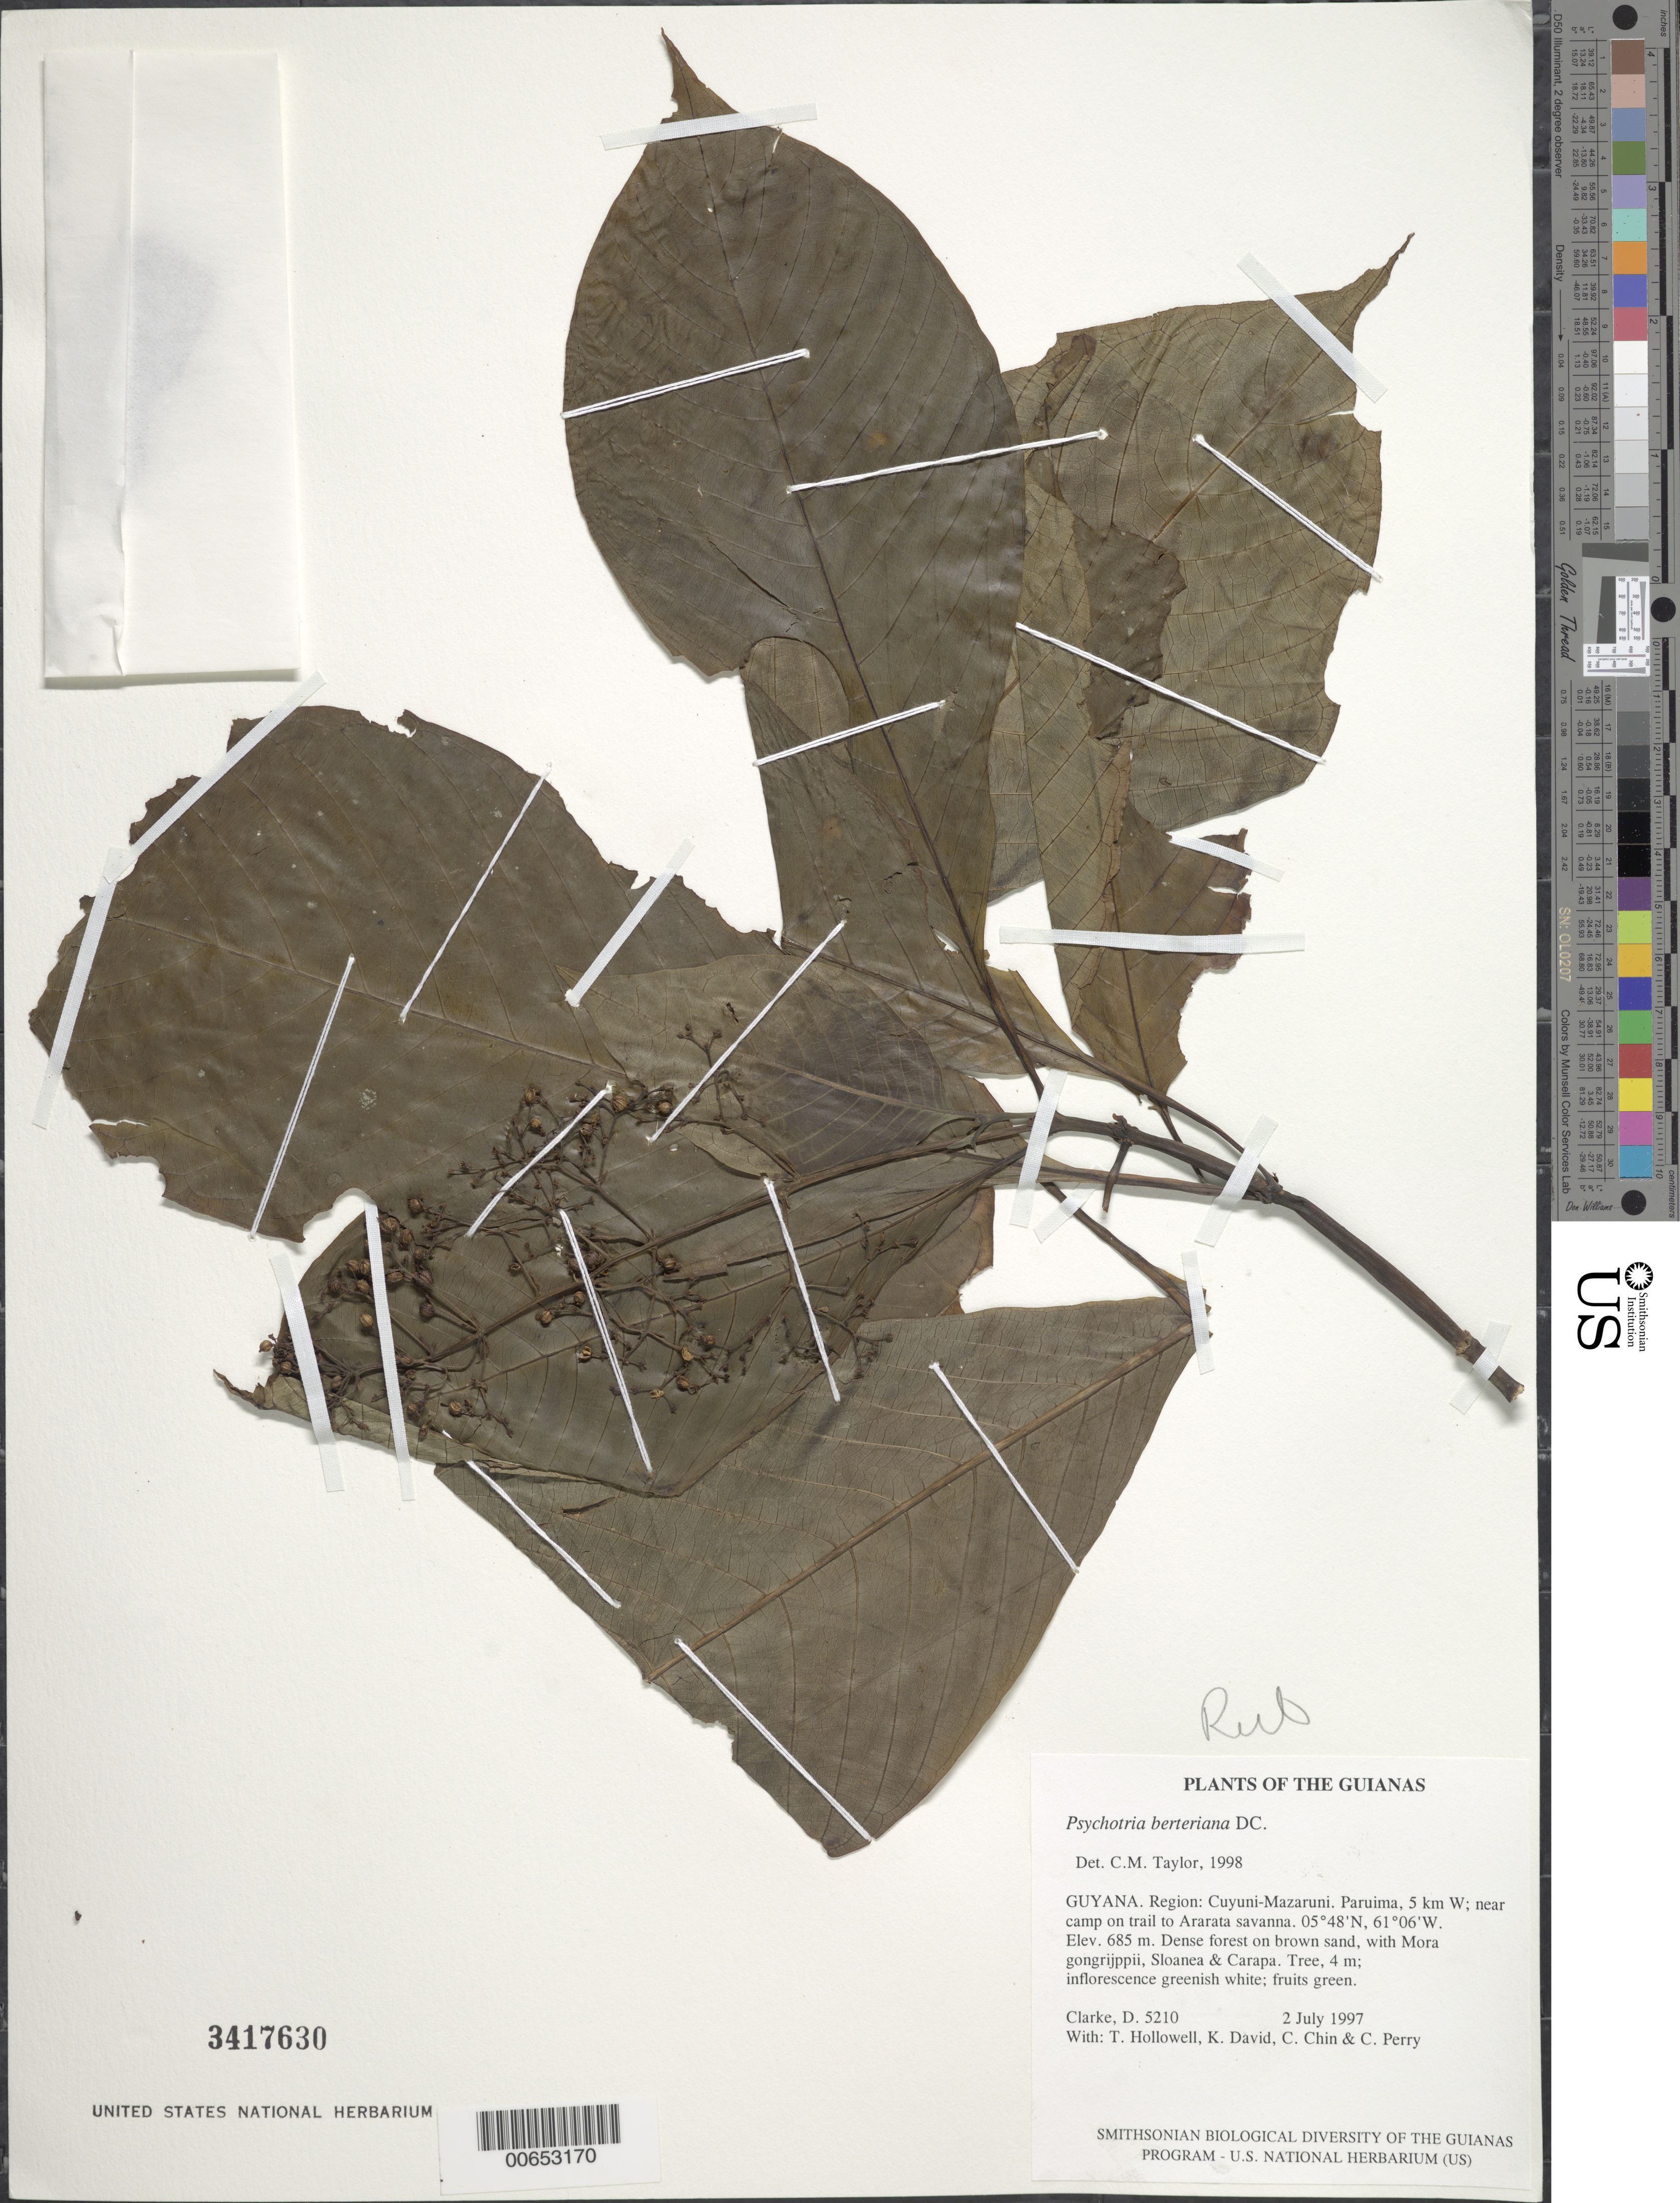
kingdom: Plantae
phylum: Tracheophyta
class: Magnoliopsida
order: Gentianales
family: Rubiaceae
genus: Palicourea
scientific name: Palicourea berteroana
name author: (DC.) Borhidi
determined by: Kirkbride, J. H., Jr.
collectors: H. D. Clarke, T. Hollowell, K. David, C. Chin & C. Perry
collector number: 5210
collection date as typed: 2 July 1997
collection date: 1997-07-02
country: Guyana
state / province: Cuyuni-Mazaruni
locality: Paruima, 5 km W; near camp on trail to Ararata savanna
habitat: Dense forest on brown sand, with Mora gongrijppii, Sloanea & Carapa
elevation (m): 685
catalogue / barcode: US 3417630